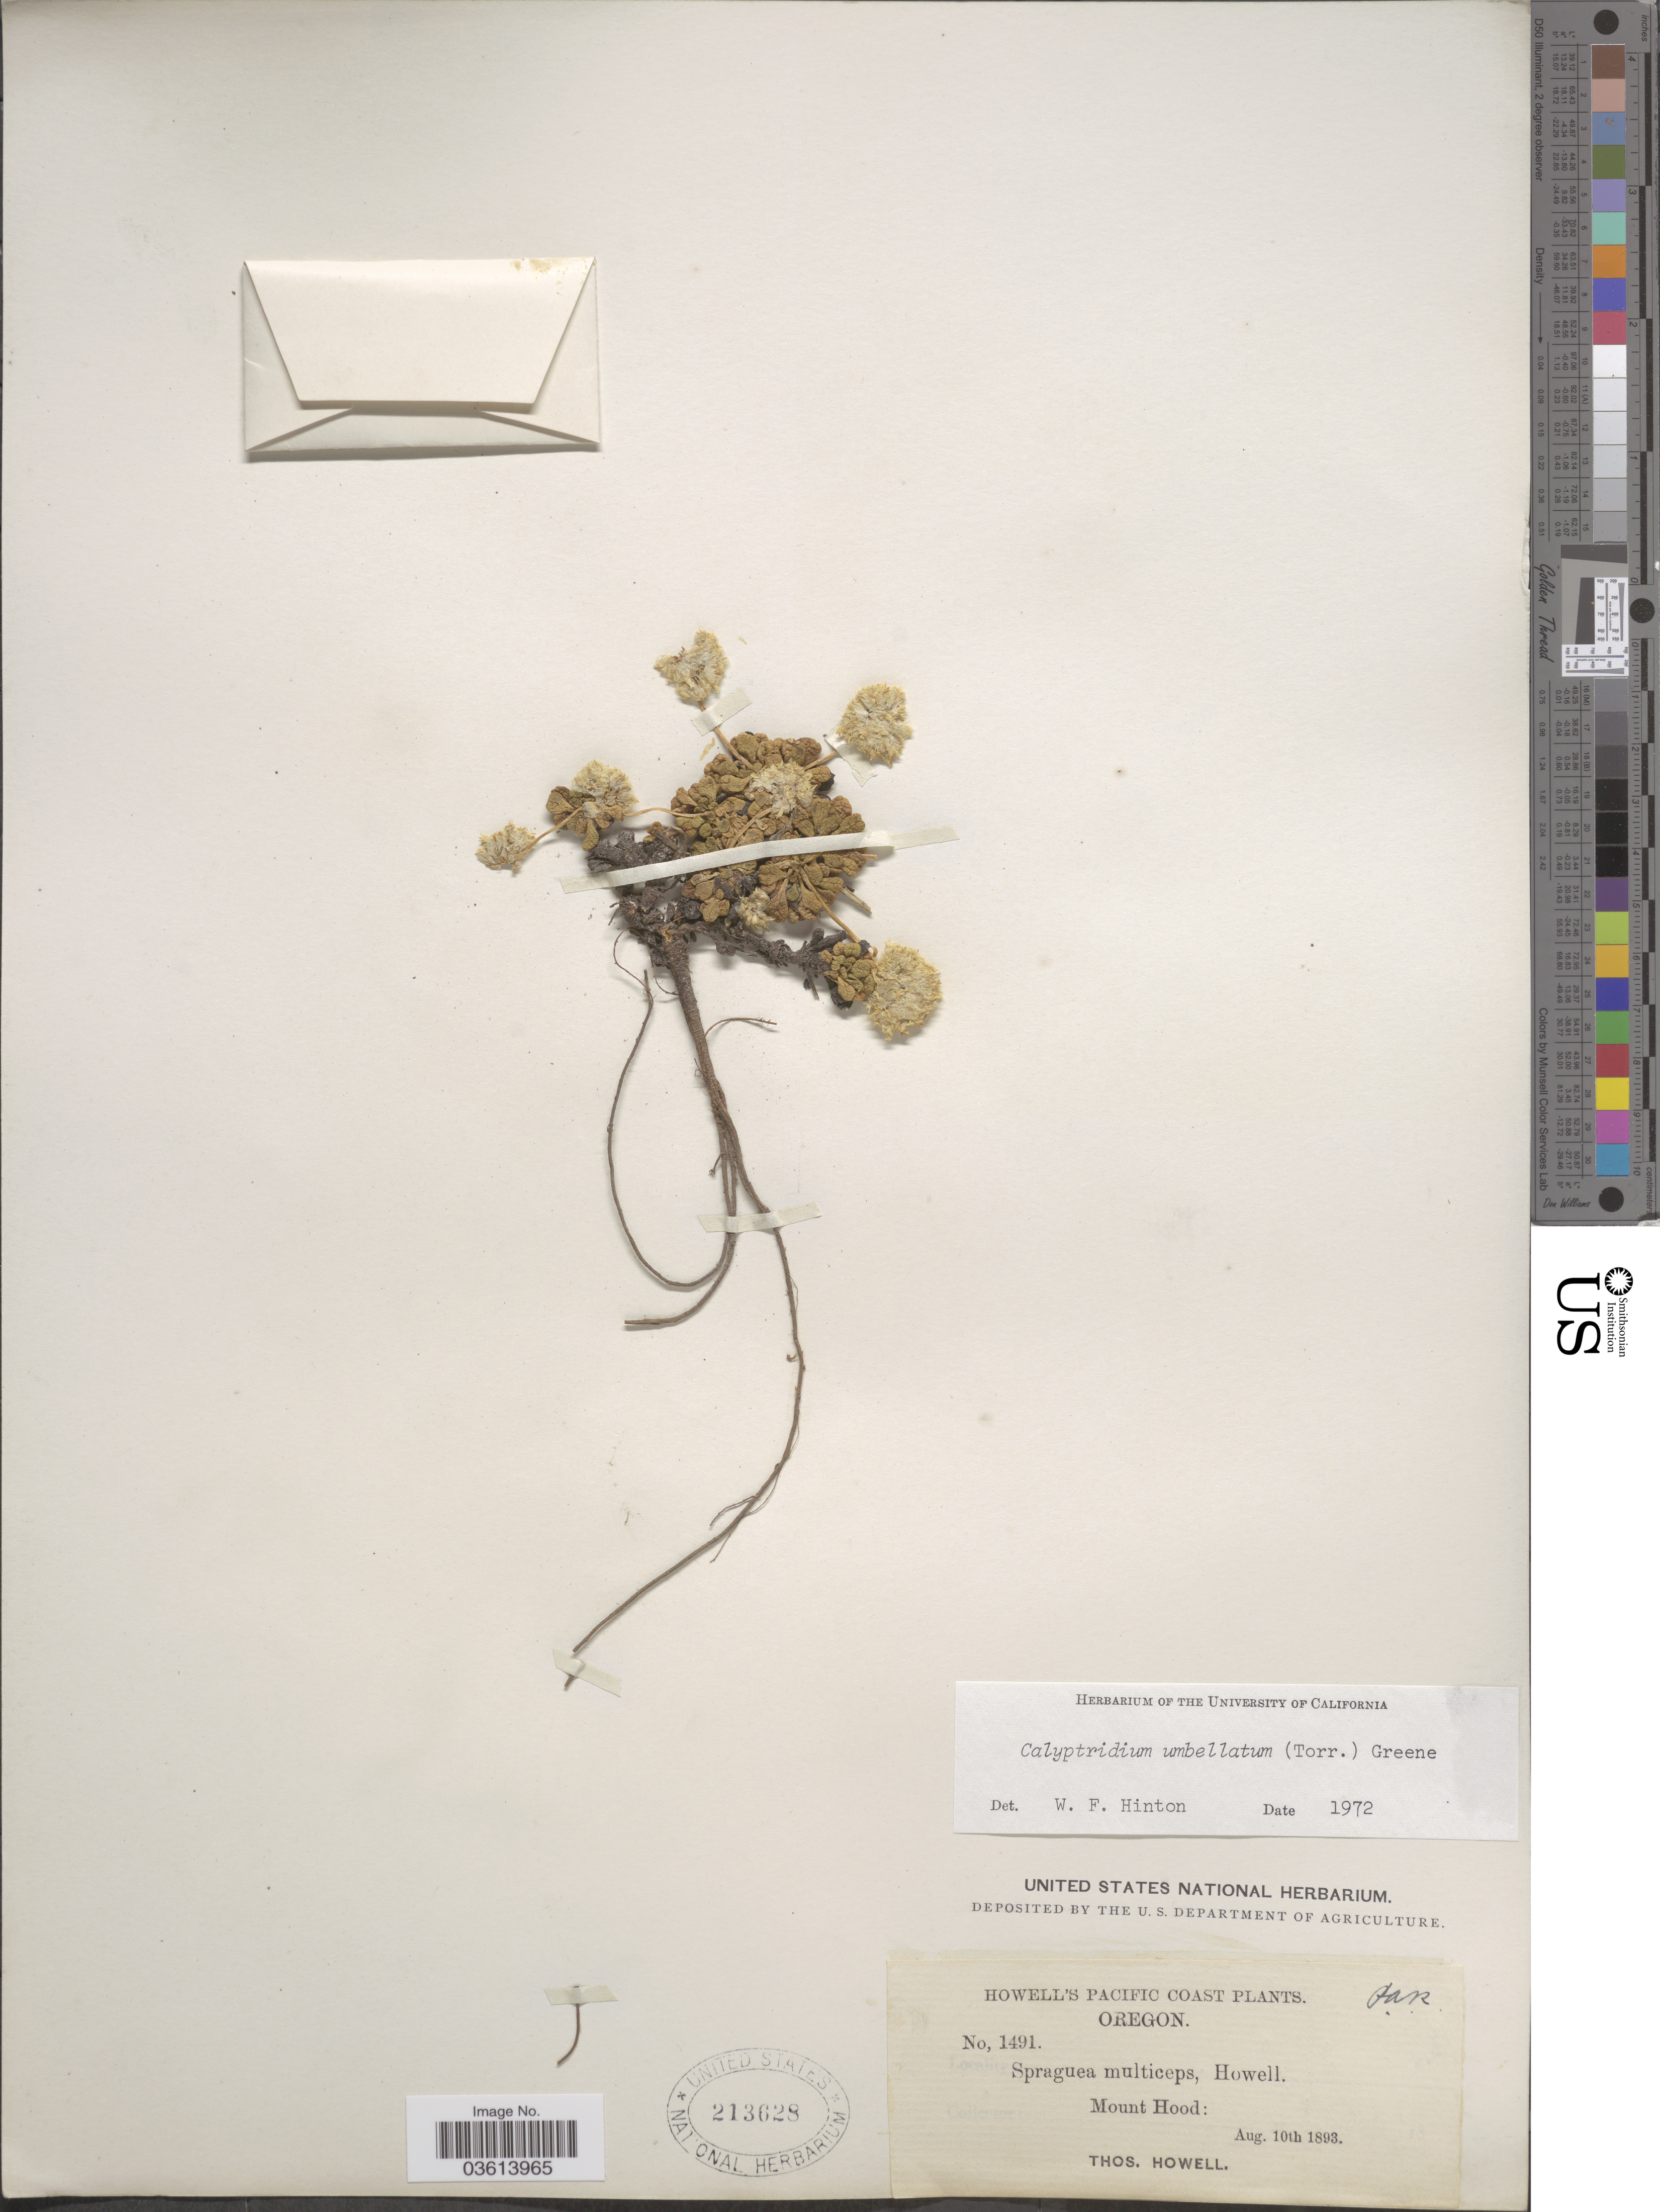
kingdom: Plantae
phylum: Tracheophyta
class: Magnoliopsida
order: Caryophyllales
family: Montiaceae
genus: Calyptridium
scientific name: Calyptridium umbellatum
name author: (Torr.) Greene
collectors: T. Howell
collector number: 1491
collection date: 1893-08-10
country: United States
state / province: Oregon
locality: Pacific Coast. Mount Hood.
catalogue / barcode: US 213628